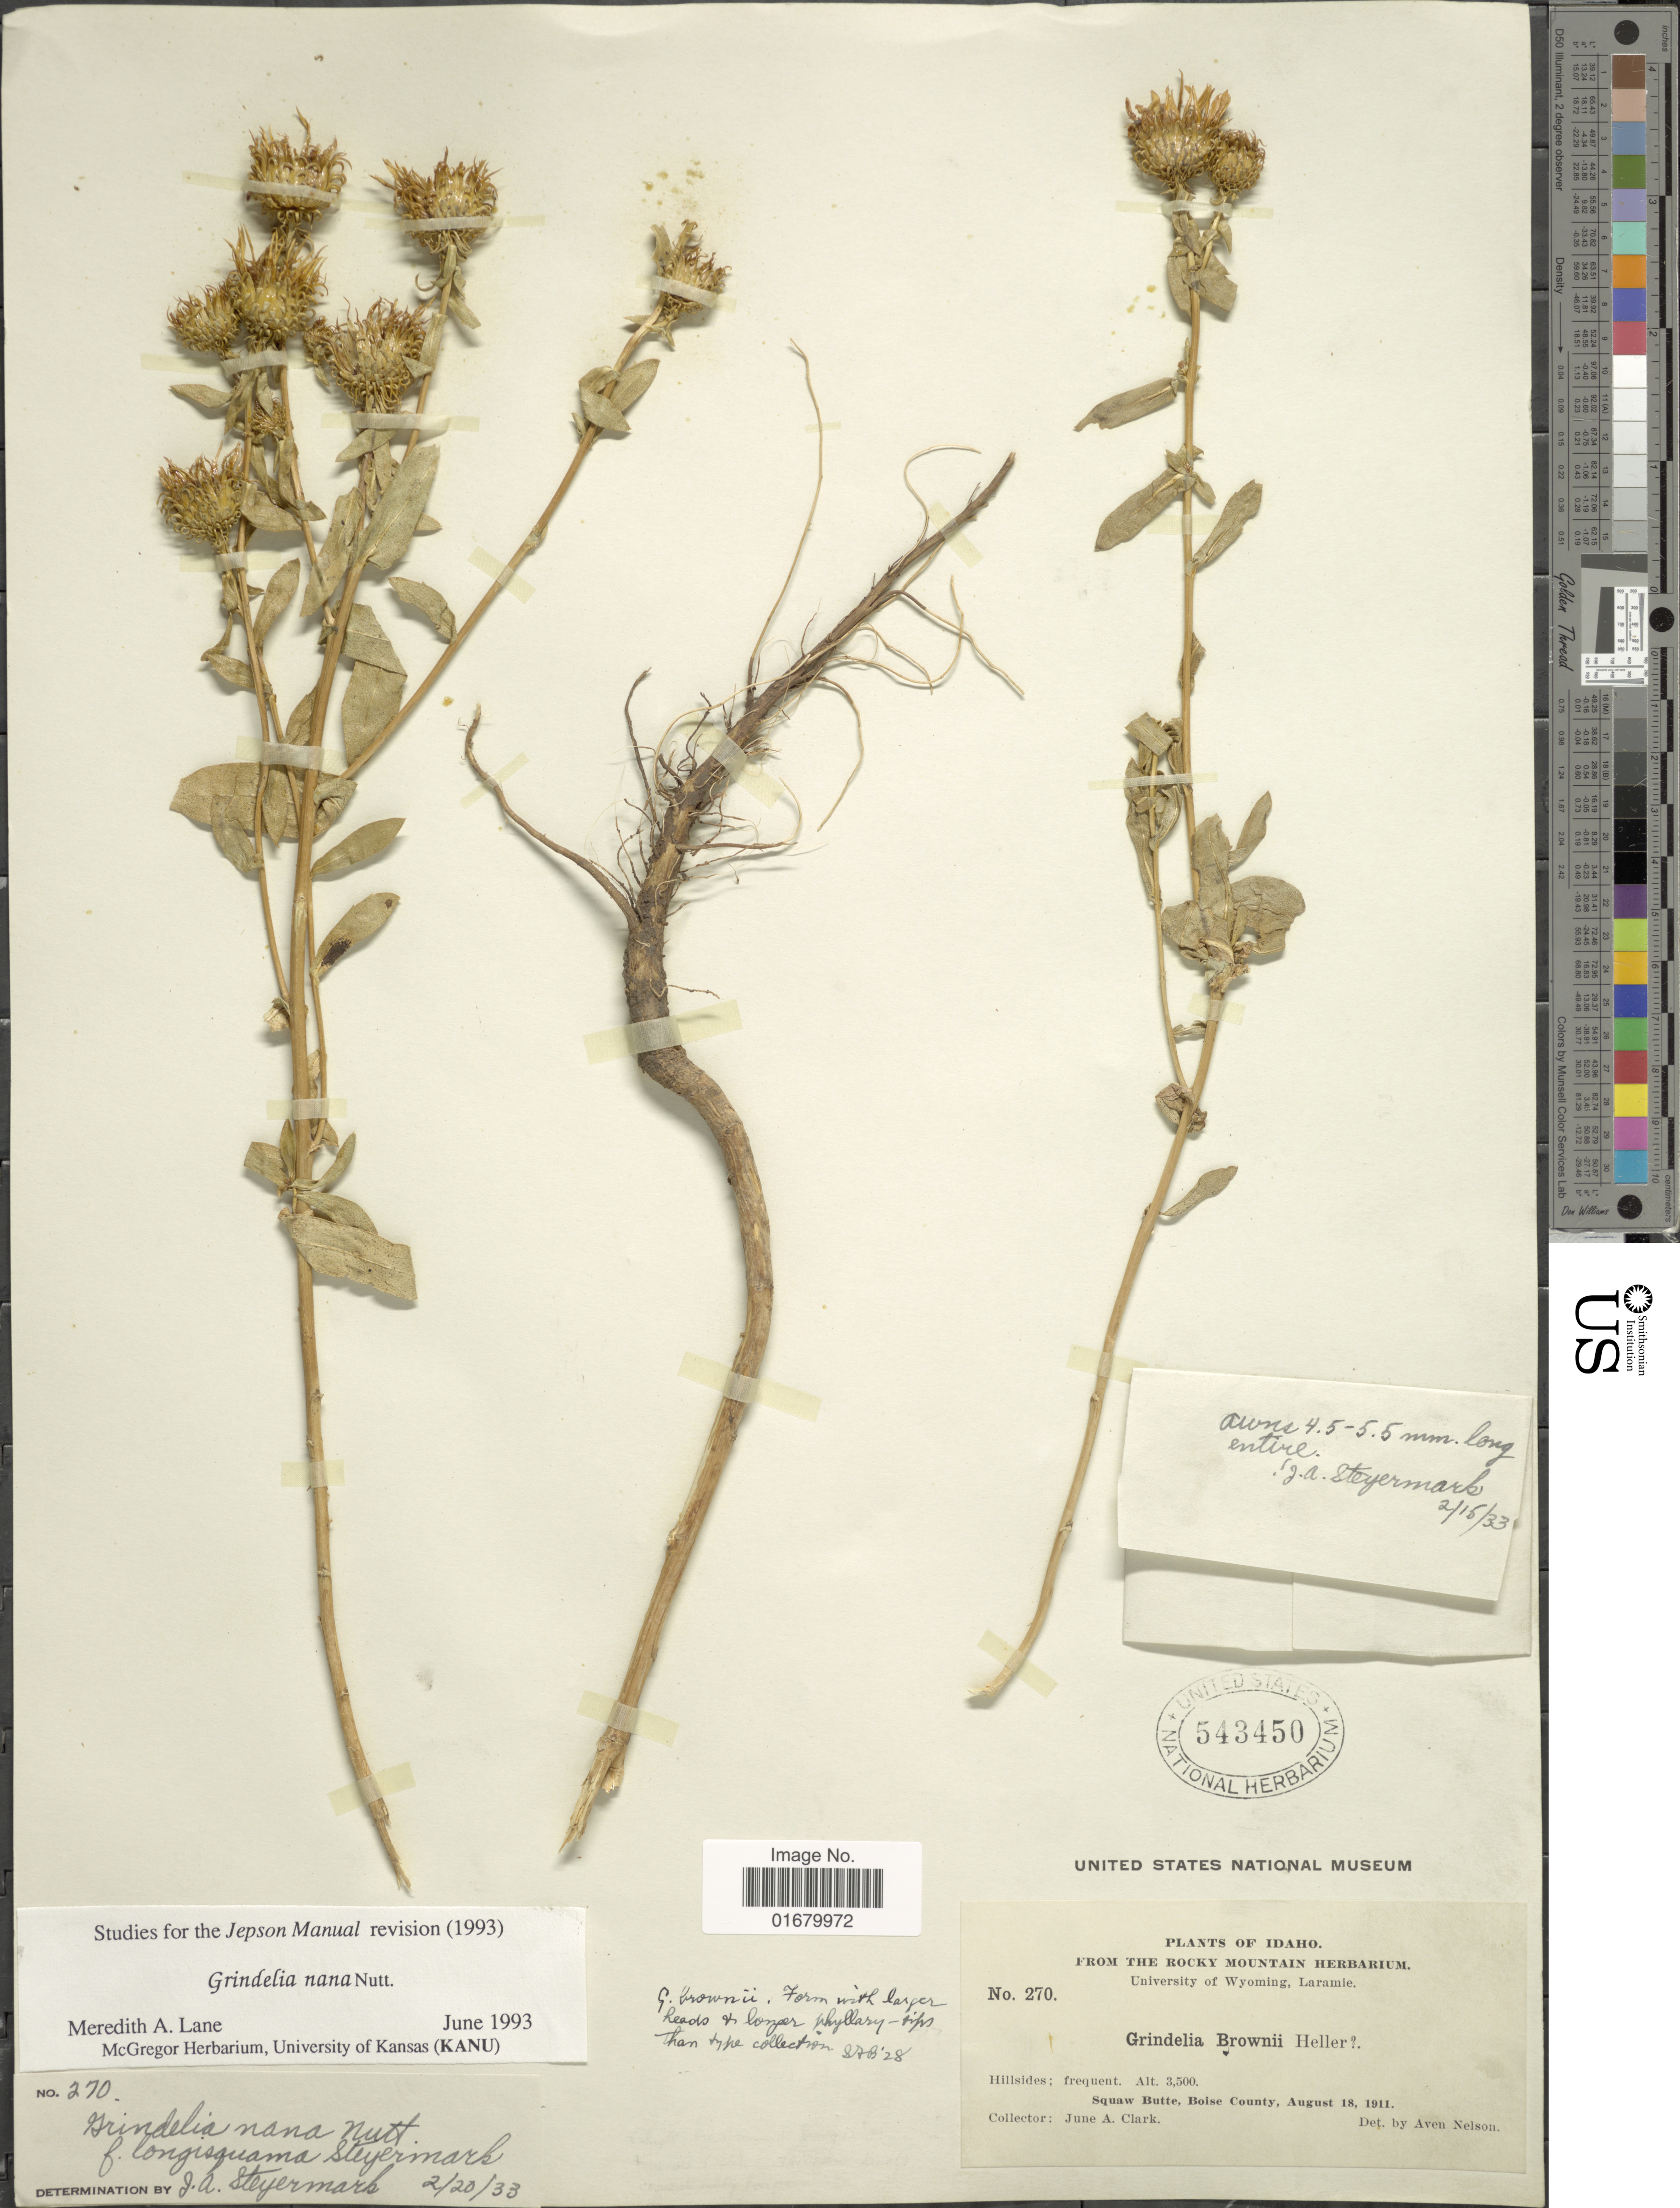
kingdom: Plantae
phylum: Tracheophyta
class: Magnoliopsida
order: Asterales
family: Asteraceae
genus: Grindelia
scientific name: Grindelia nana var. nana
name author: Nutt.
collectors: J. A. Clark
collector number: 270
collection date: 1911-08-18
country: United States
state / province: Idaho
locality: Squaw Butte, Boise County.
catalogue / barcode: US 543450